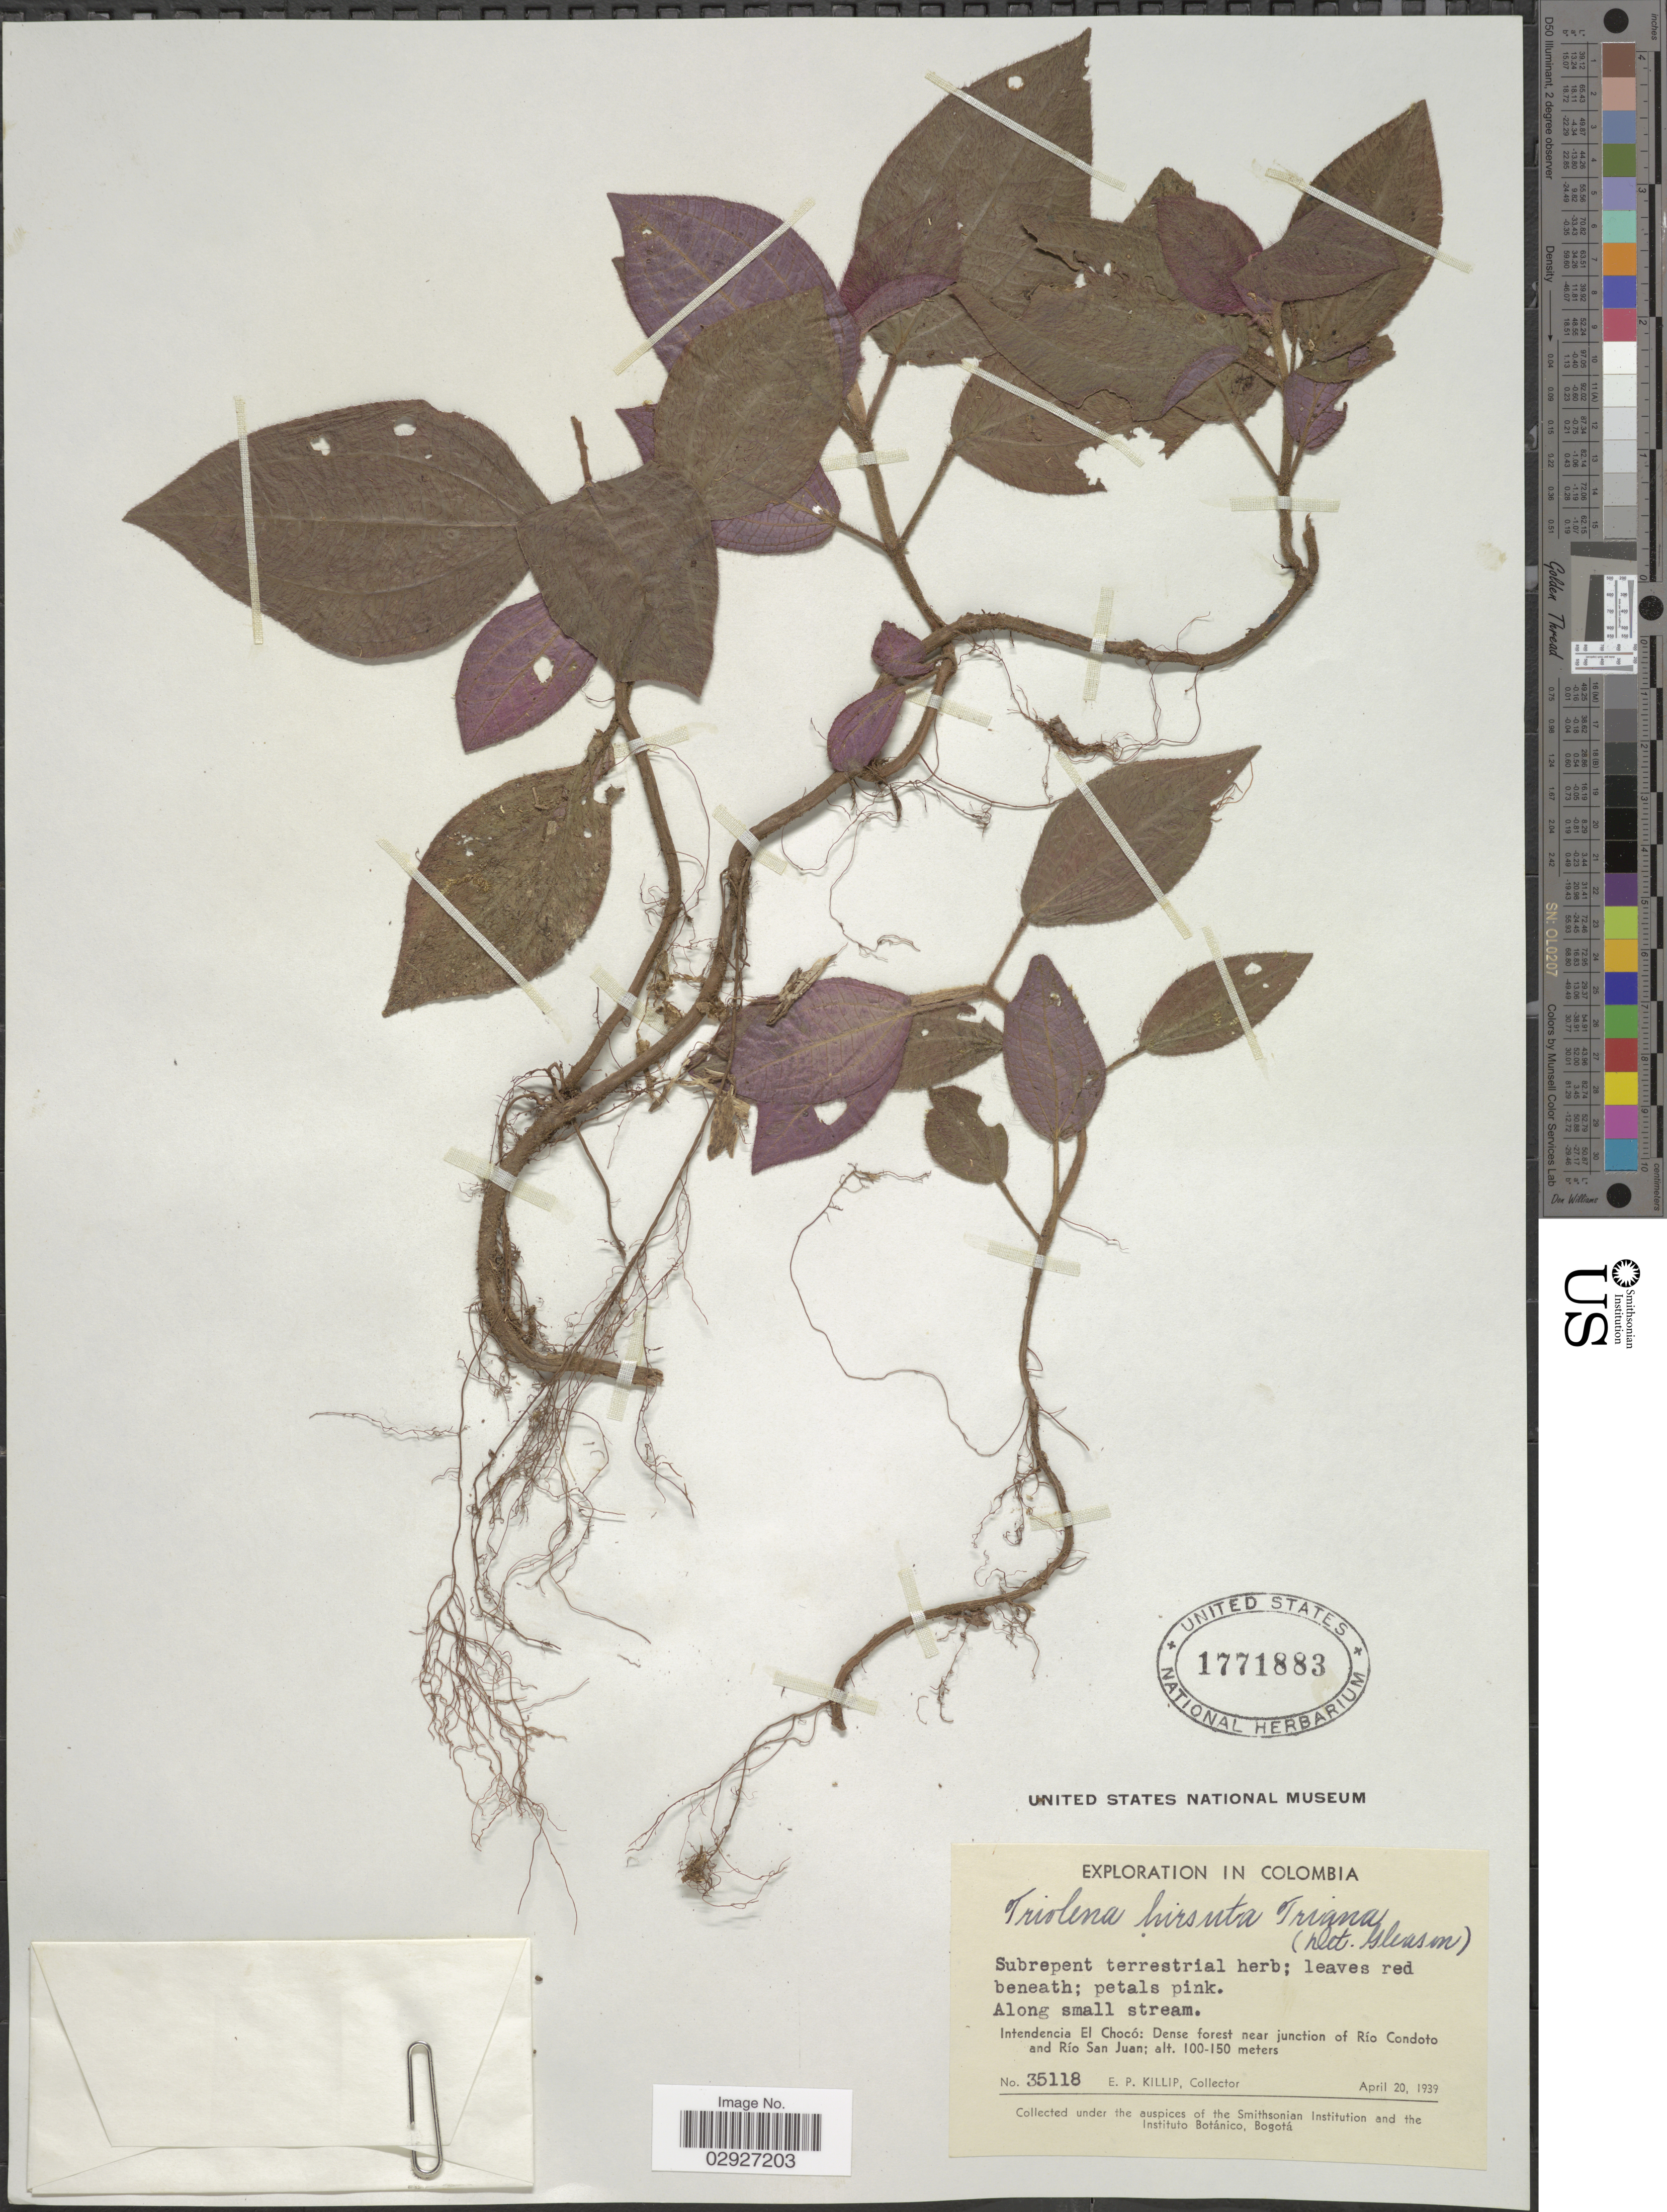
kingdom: Plantae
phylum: Tracheophyta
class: Magnoliopsida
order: Myrtales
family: Melastomataceae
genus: Triolena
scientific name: Triolena hirsuta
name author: (Benth.) Triana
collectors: E. P. Killip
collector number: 35118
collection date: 1939-04-20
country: Colombia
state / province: Chocó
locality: Intendencia El Chocó, Dense forest near junction of Río Condoto and Río San Juan.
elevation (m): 100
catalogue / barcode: US 1771883